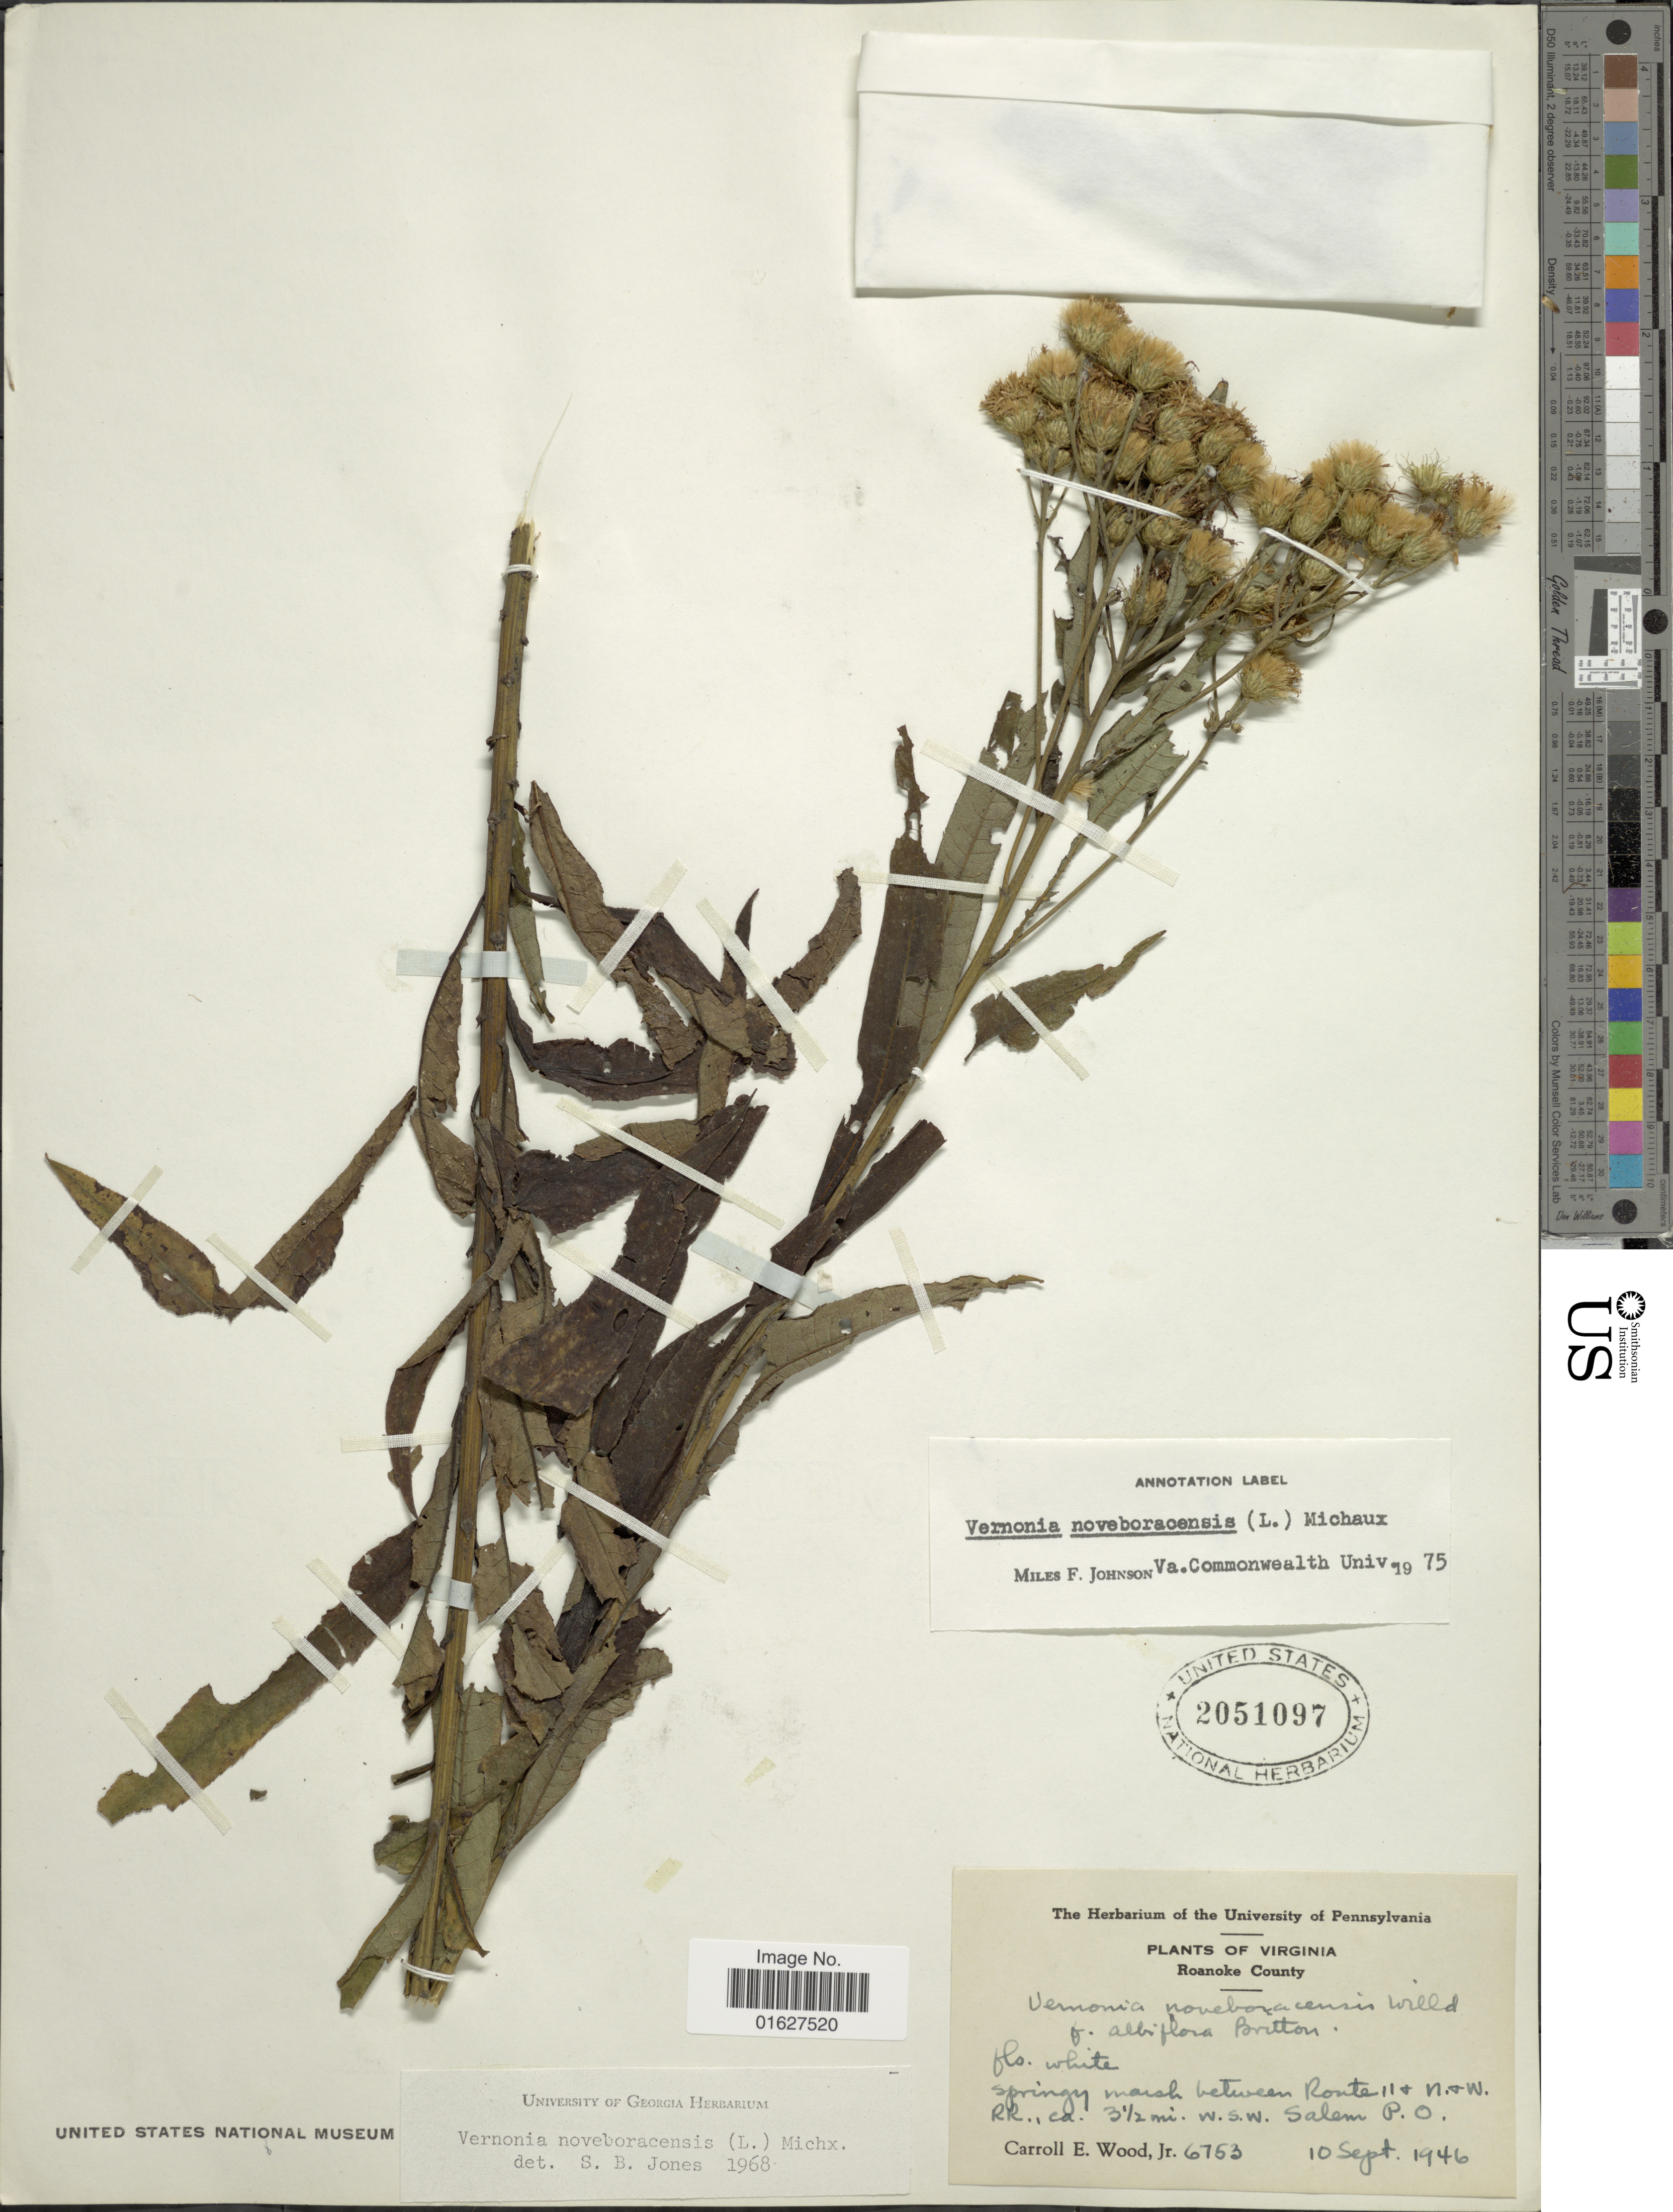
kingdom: Plantae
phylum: Tracheophyta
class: Magnoliopsida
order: Asterales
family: Asteraceae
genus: Vernonia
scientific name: Vernonia noveboracensis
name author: (L.) Michx.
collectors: C. Wood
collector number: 6753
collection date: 1946-09-10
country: United States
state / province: Virginia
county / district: Roanoke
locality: Virginia. Roanoke County. Springy marsh between Route 11+ N. + W. RR., ca 3.5 mi. W. S. W. Salem P. O.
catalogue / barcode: US 2051097